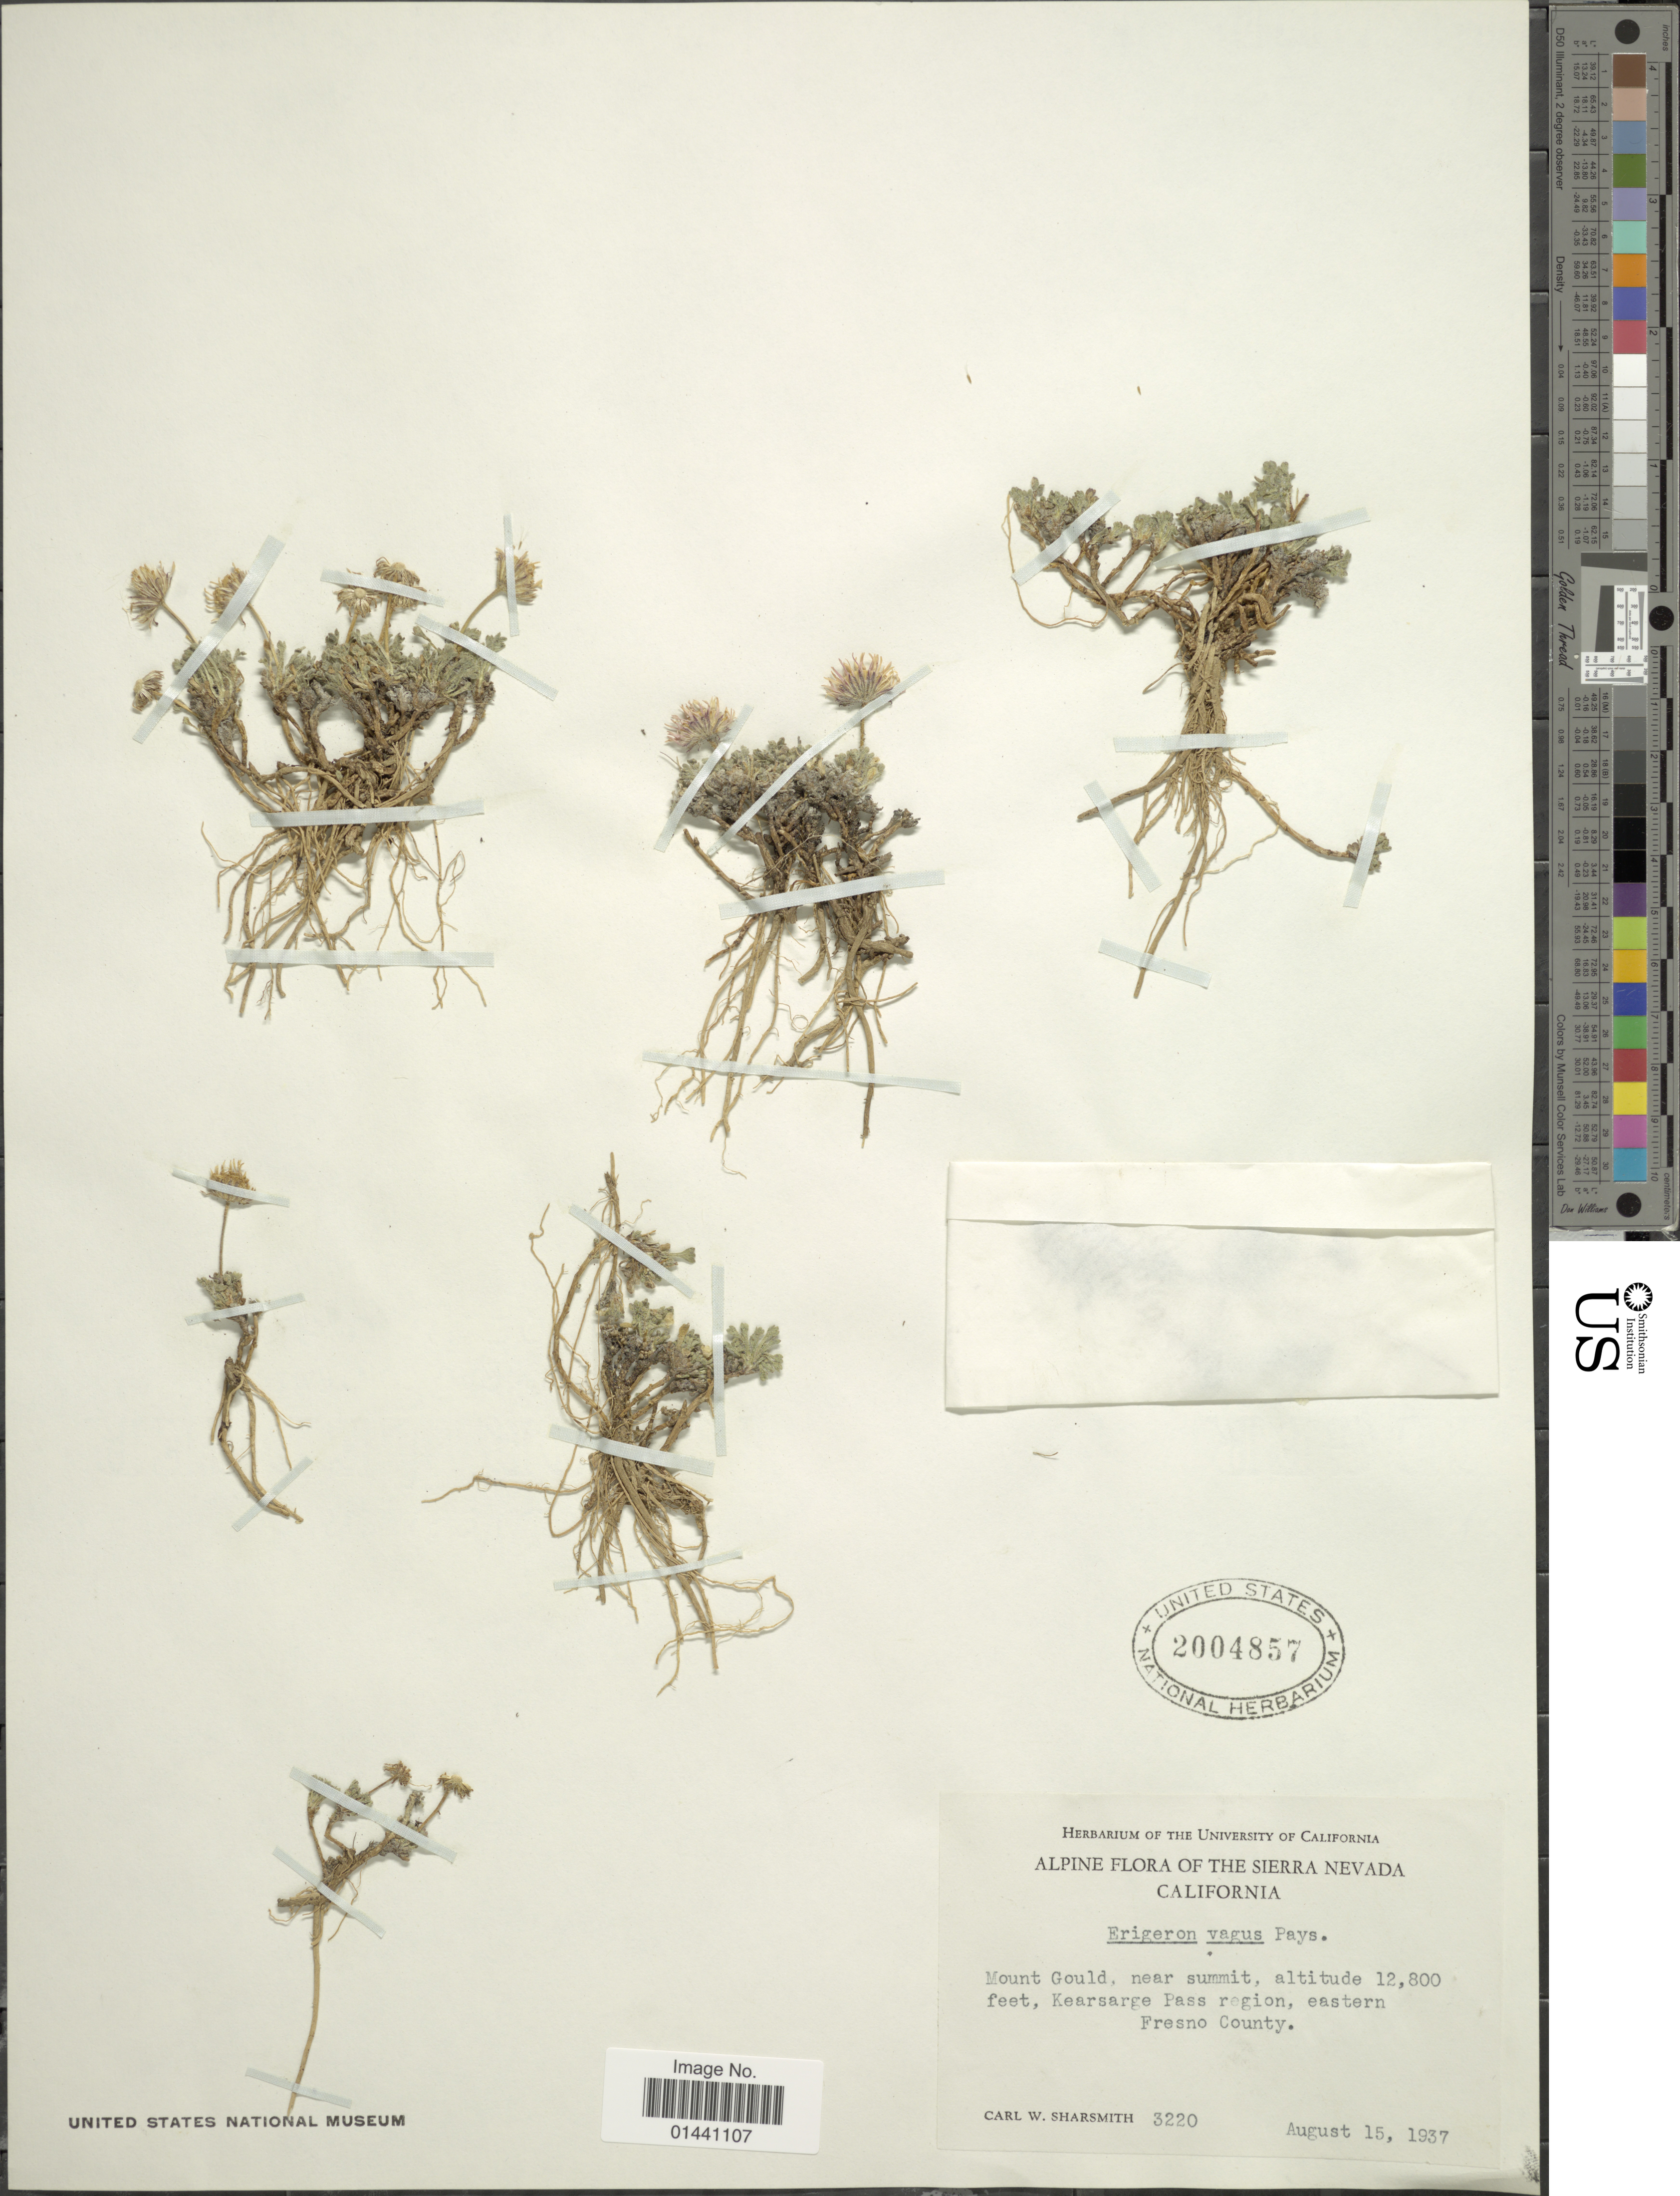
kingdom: Plantae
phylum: Tracheophyta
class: Magnoliopsida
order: Asterales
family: Asteraceae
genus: Erigeron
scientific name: Erigeron vagus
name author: Payson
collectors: C. Sharsmith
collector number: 3220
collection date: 1937-08-15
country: United States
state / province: California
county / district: Fresno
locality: Alpine of the Sierra Nevada, Mount Gould, near summit, Kearsarge Pass region, eastern Fresno County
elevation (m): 3901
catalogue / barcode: US 2004857